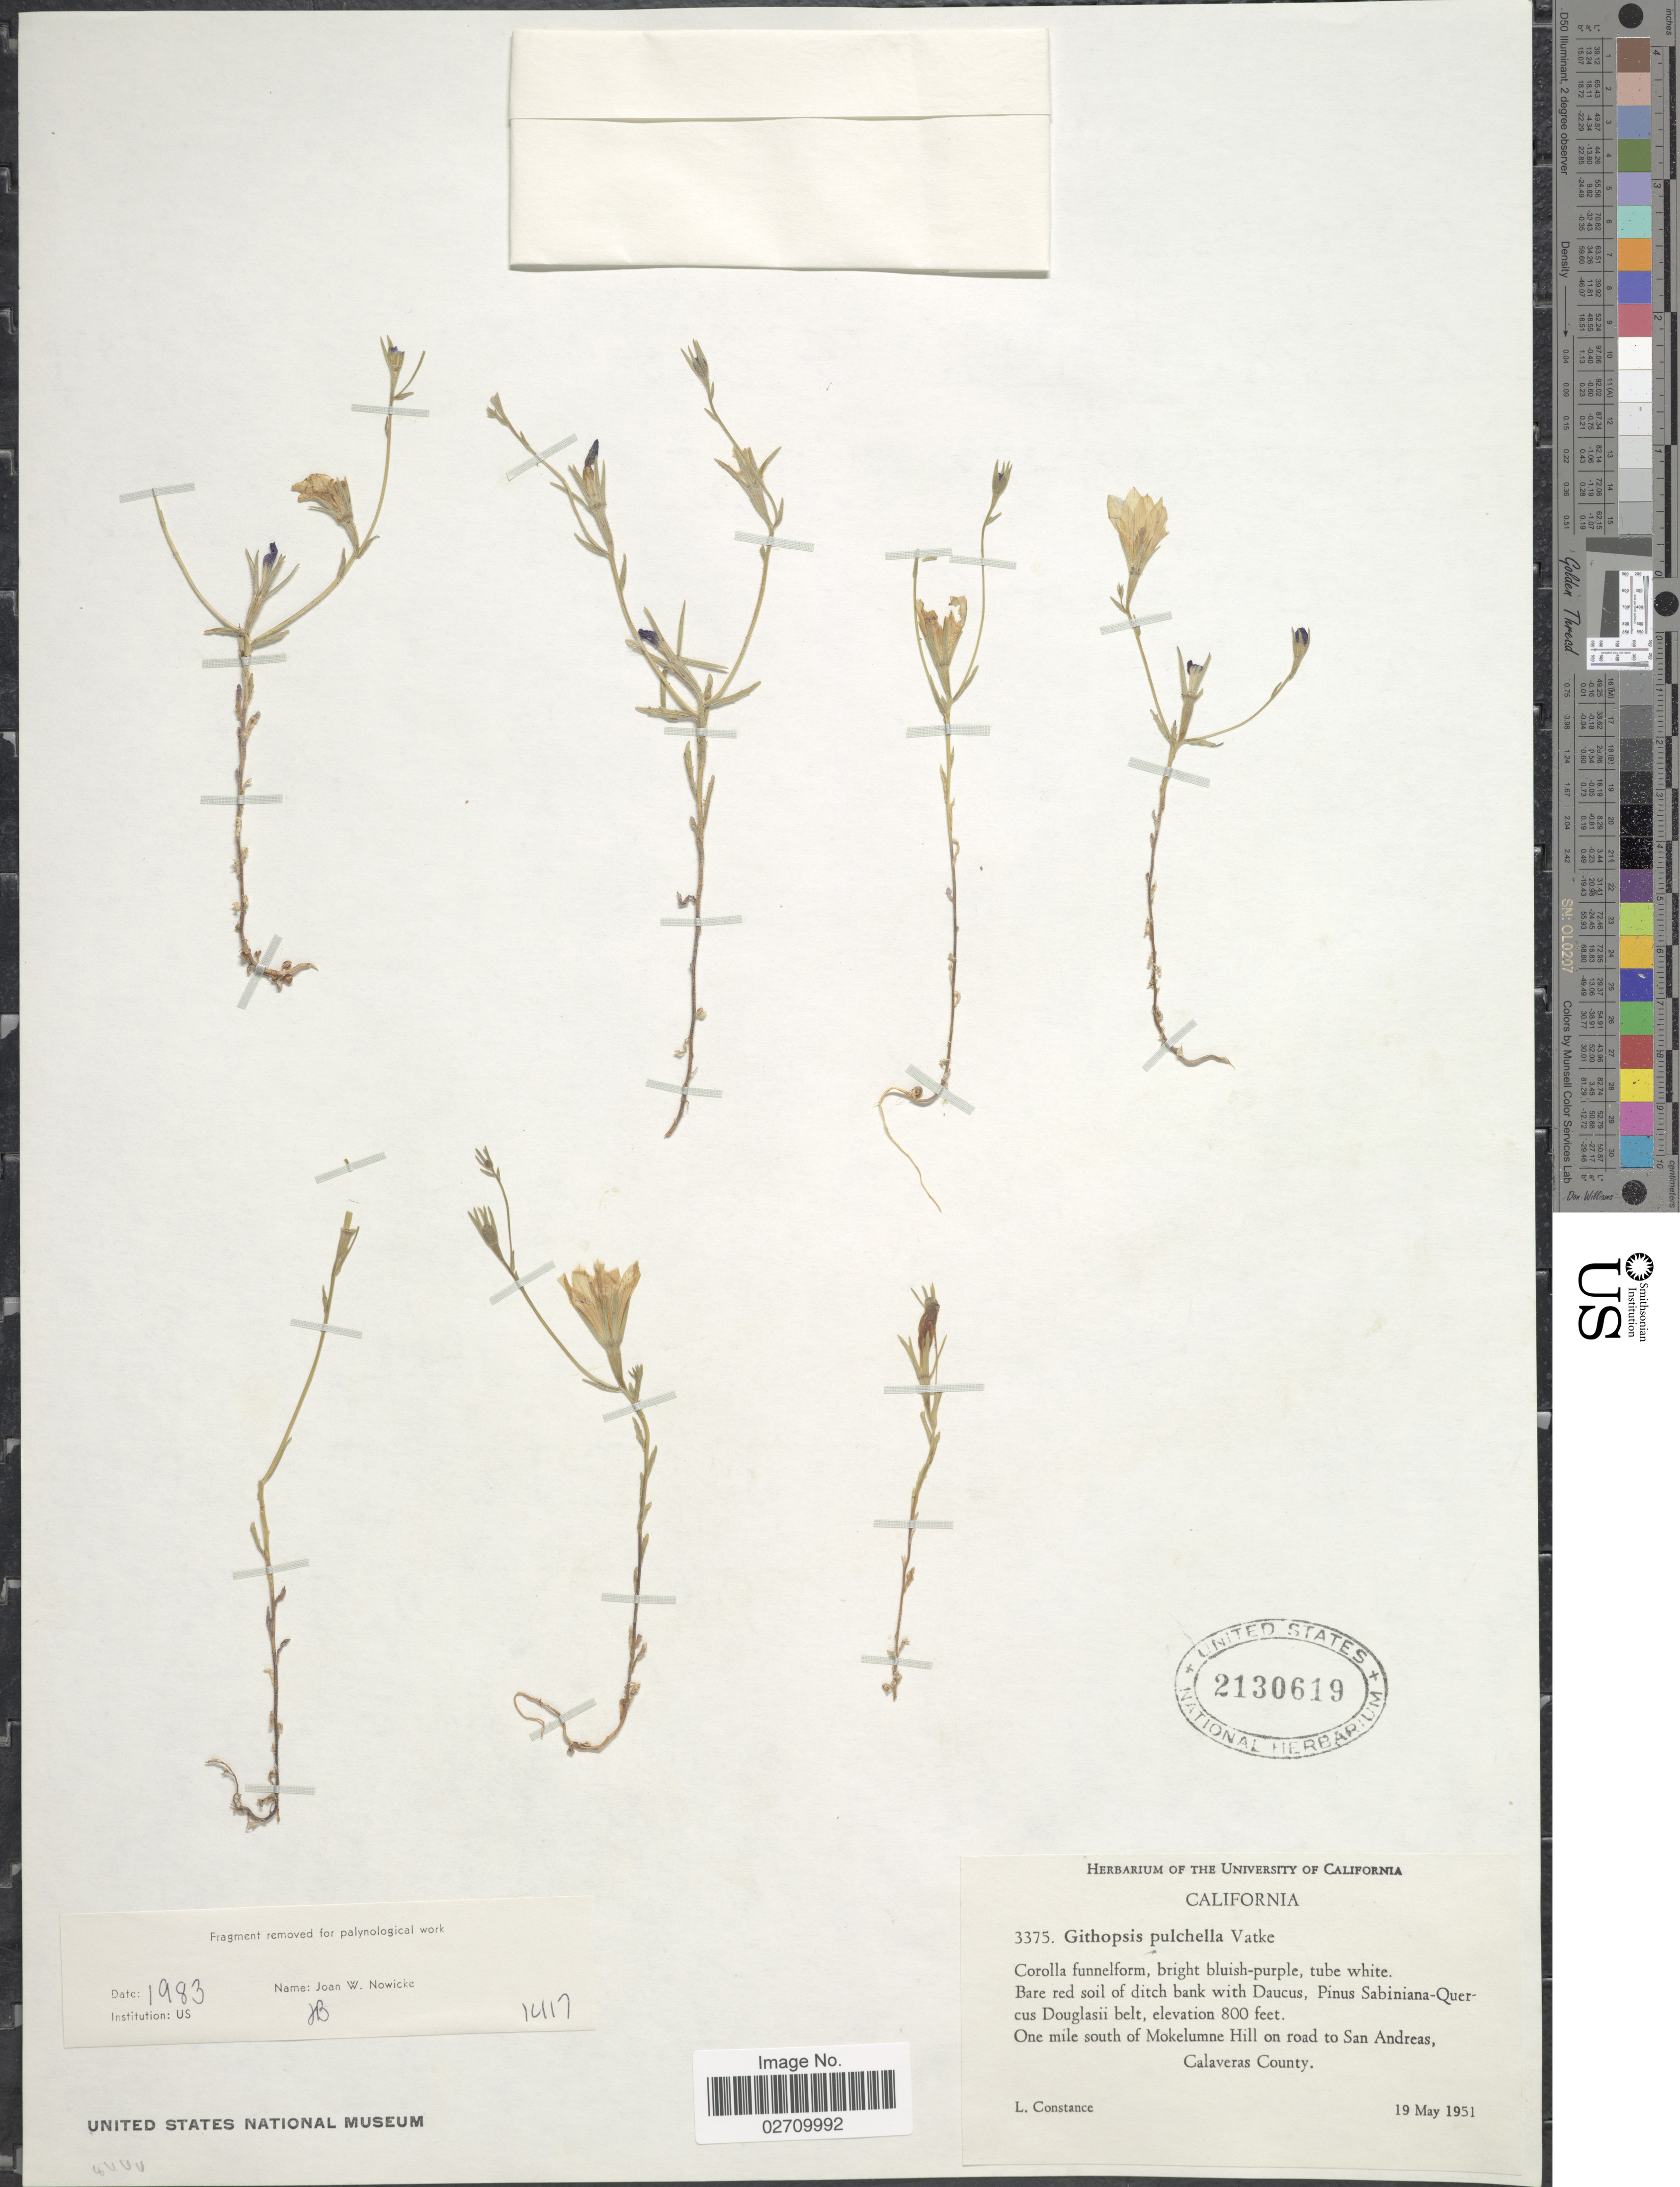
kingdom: Plantae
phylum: Tracheophyta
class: Magnoliopsida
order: Asterales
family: Campanulaceae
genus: Githopsis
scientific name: Githopsis pulchella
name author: Vatke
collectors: L. Constance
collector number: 3375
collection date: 1951-05-19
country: United States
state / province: California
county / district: Calaveras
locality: One mile south of Mokelumne Hill on road to San Andreas, Calaveras County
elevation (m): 244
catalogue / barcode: US 2130619